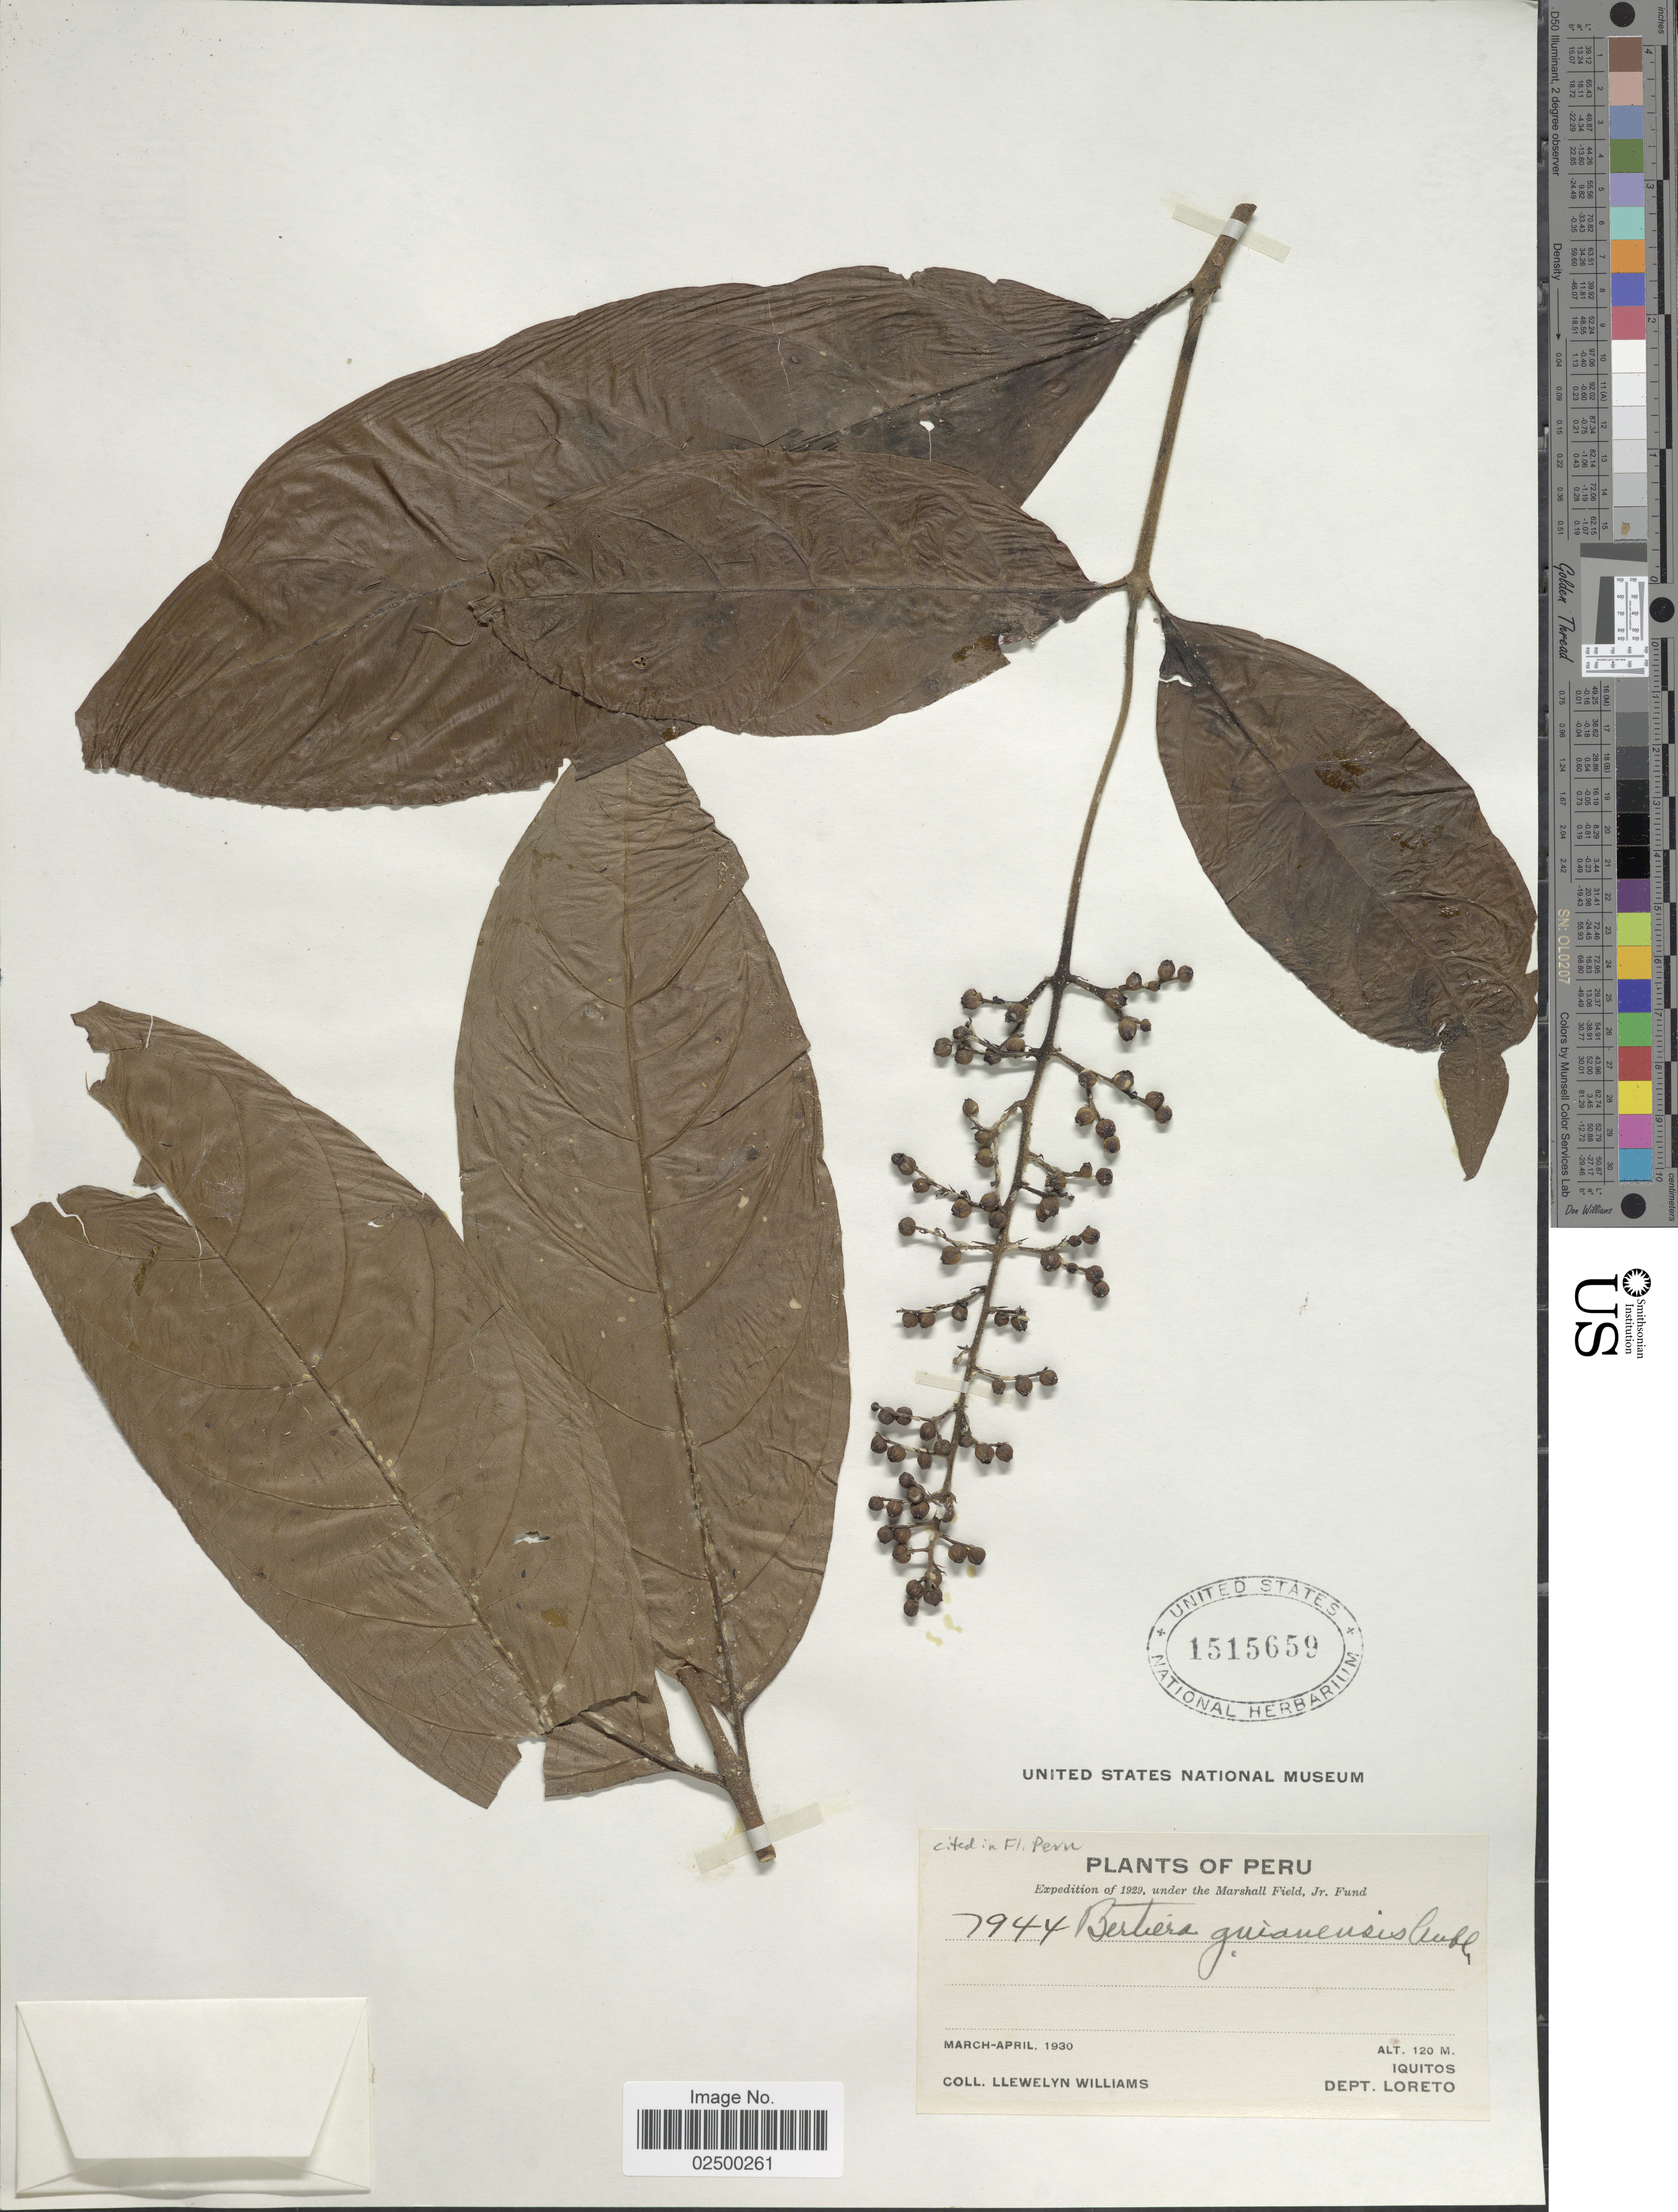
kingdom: Plantae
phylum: Tracheophyta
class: Magnoliopsida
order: Gentianales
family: Rubiaceae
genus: Bertiera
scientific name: Bertiera guianensis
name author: Aubl.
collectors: Ll. Williams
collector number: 7944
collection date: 1930-03/1930-04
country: Peru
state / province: Loreto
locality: Iquitos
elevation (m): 120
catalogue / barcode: US 1515659